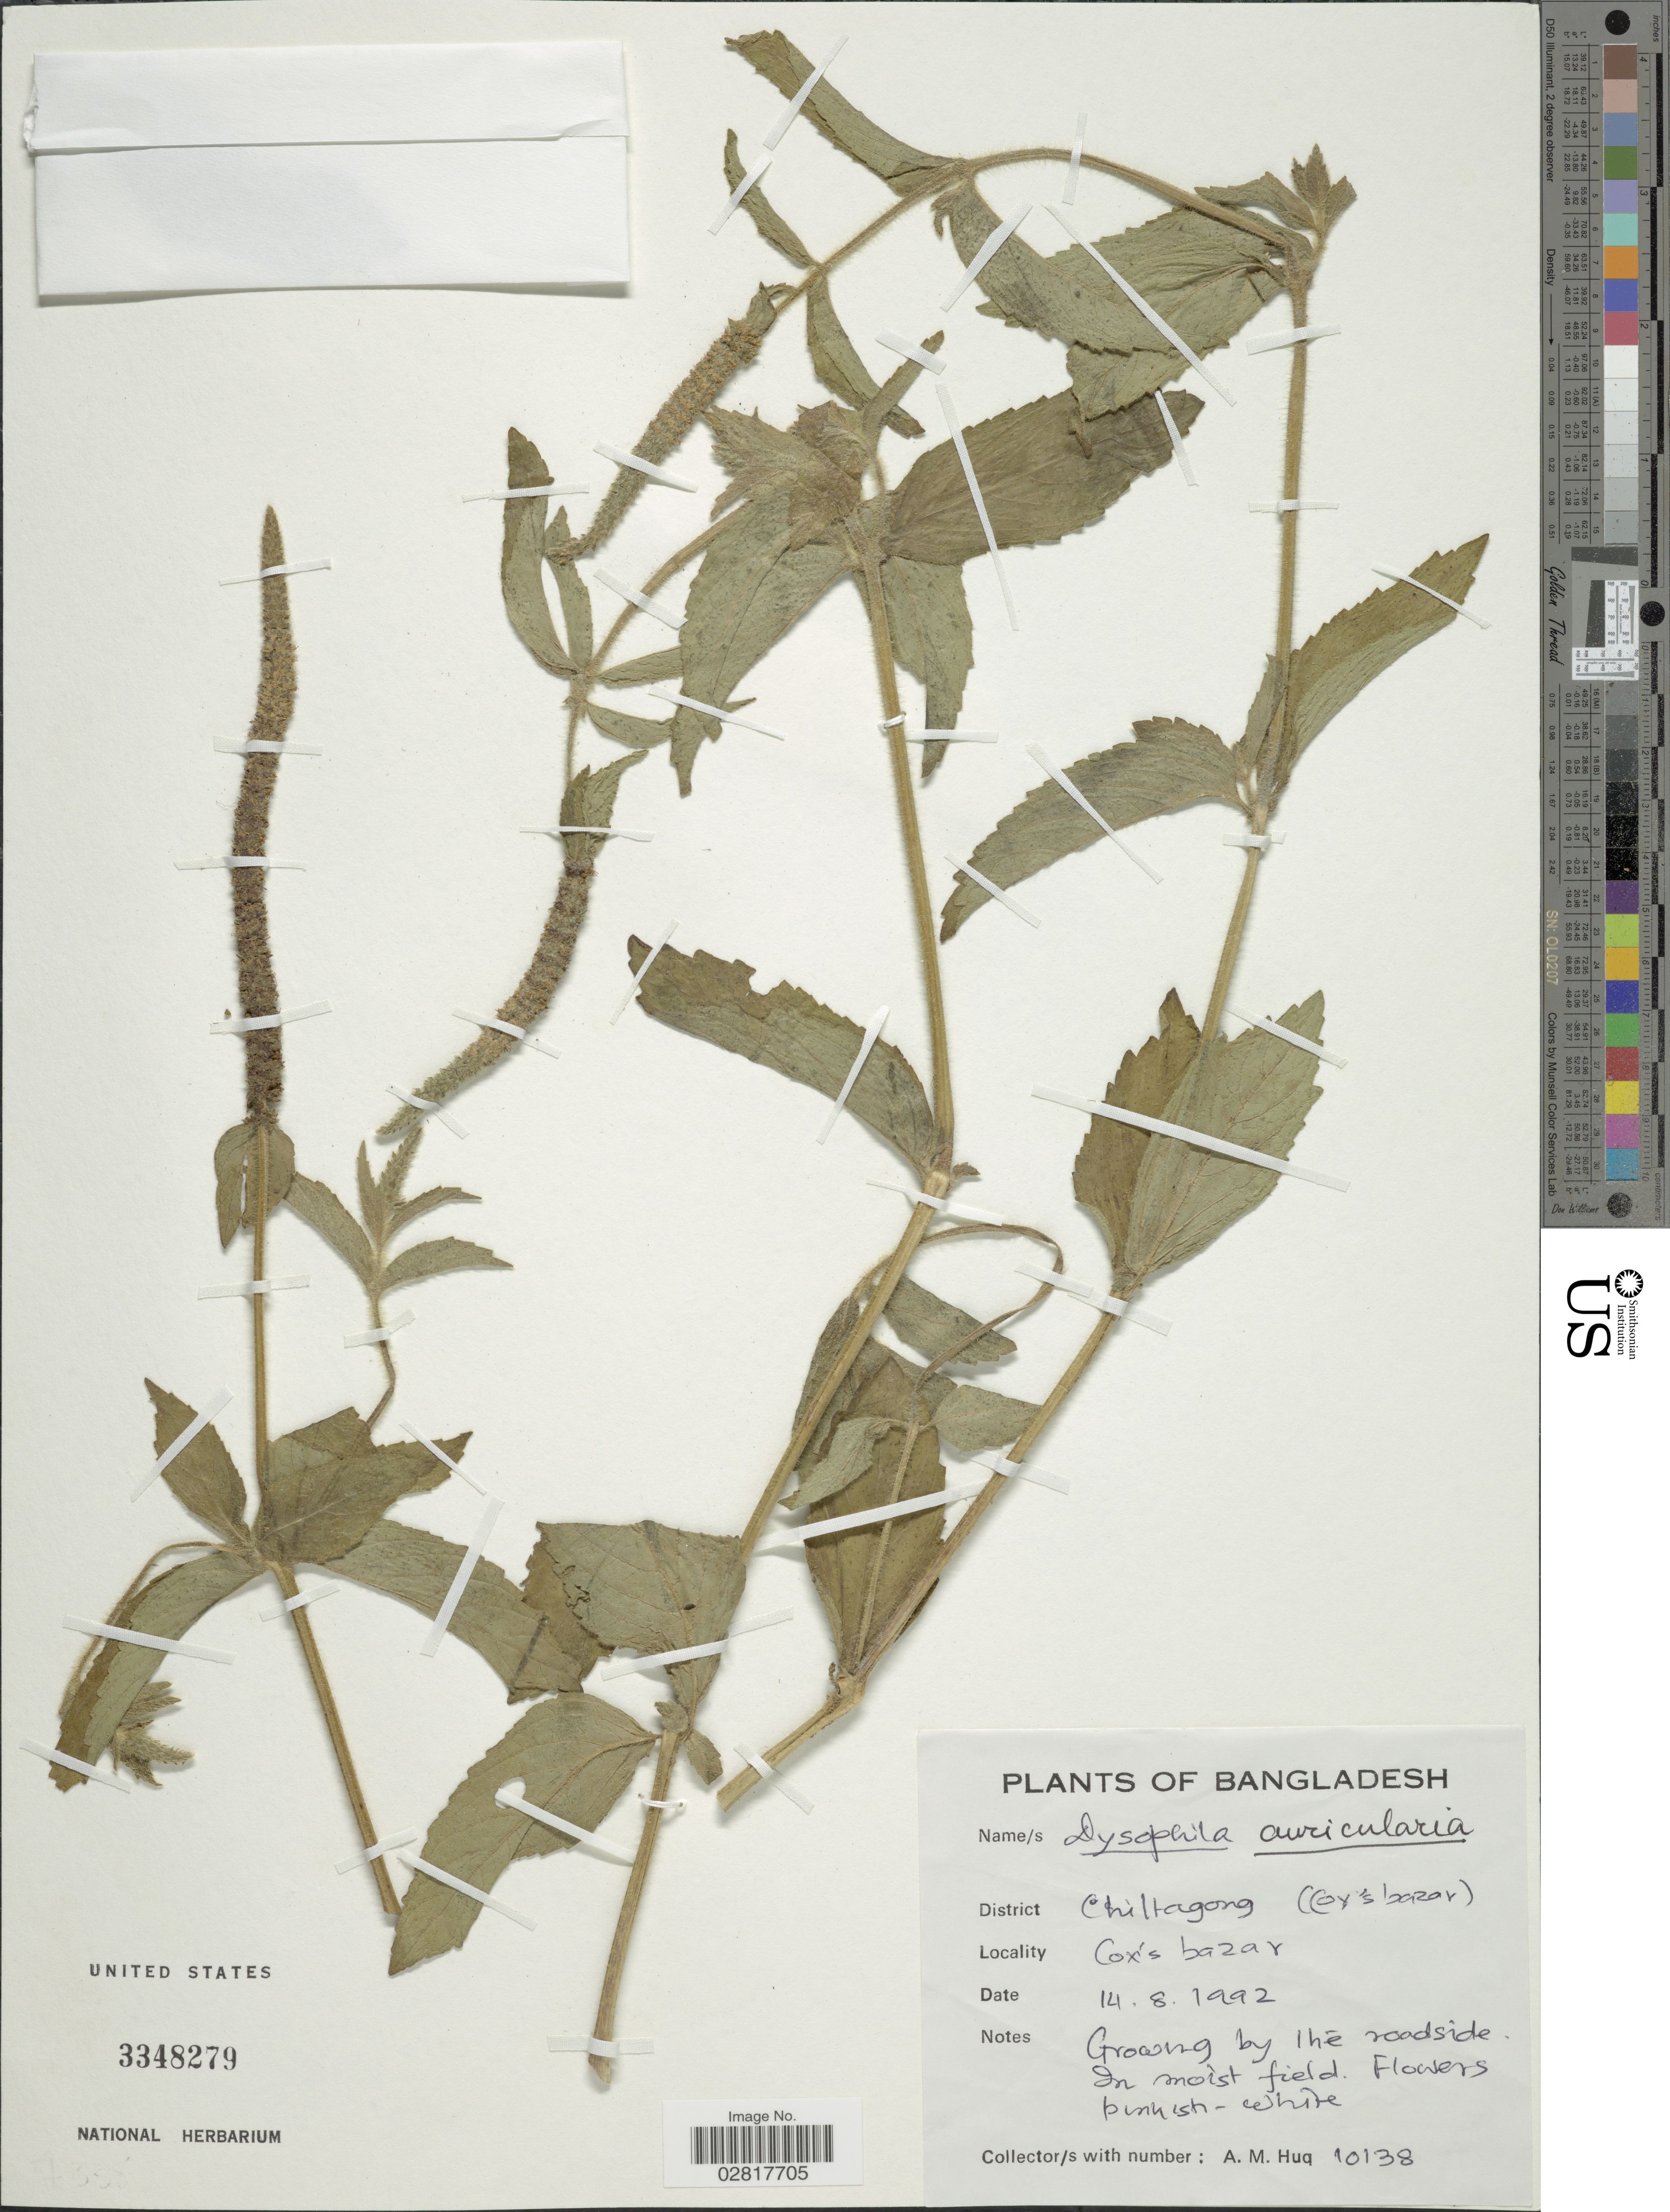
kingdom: Plantae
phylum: Tracheophyta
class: Magnoliopsida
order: Lamiales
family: Lamiaceae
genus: Pogostemon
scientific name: Pogostemon auricularius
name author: (L.) Hassk.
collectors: A. M. Huq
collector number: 10138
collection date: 1992-08-14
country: Bangladesh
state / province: Chittagong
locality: District Chittagong. (Cox's bazar)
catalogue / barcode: US 3348279